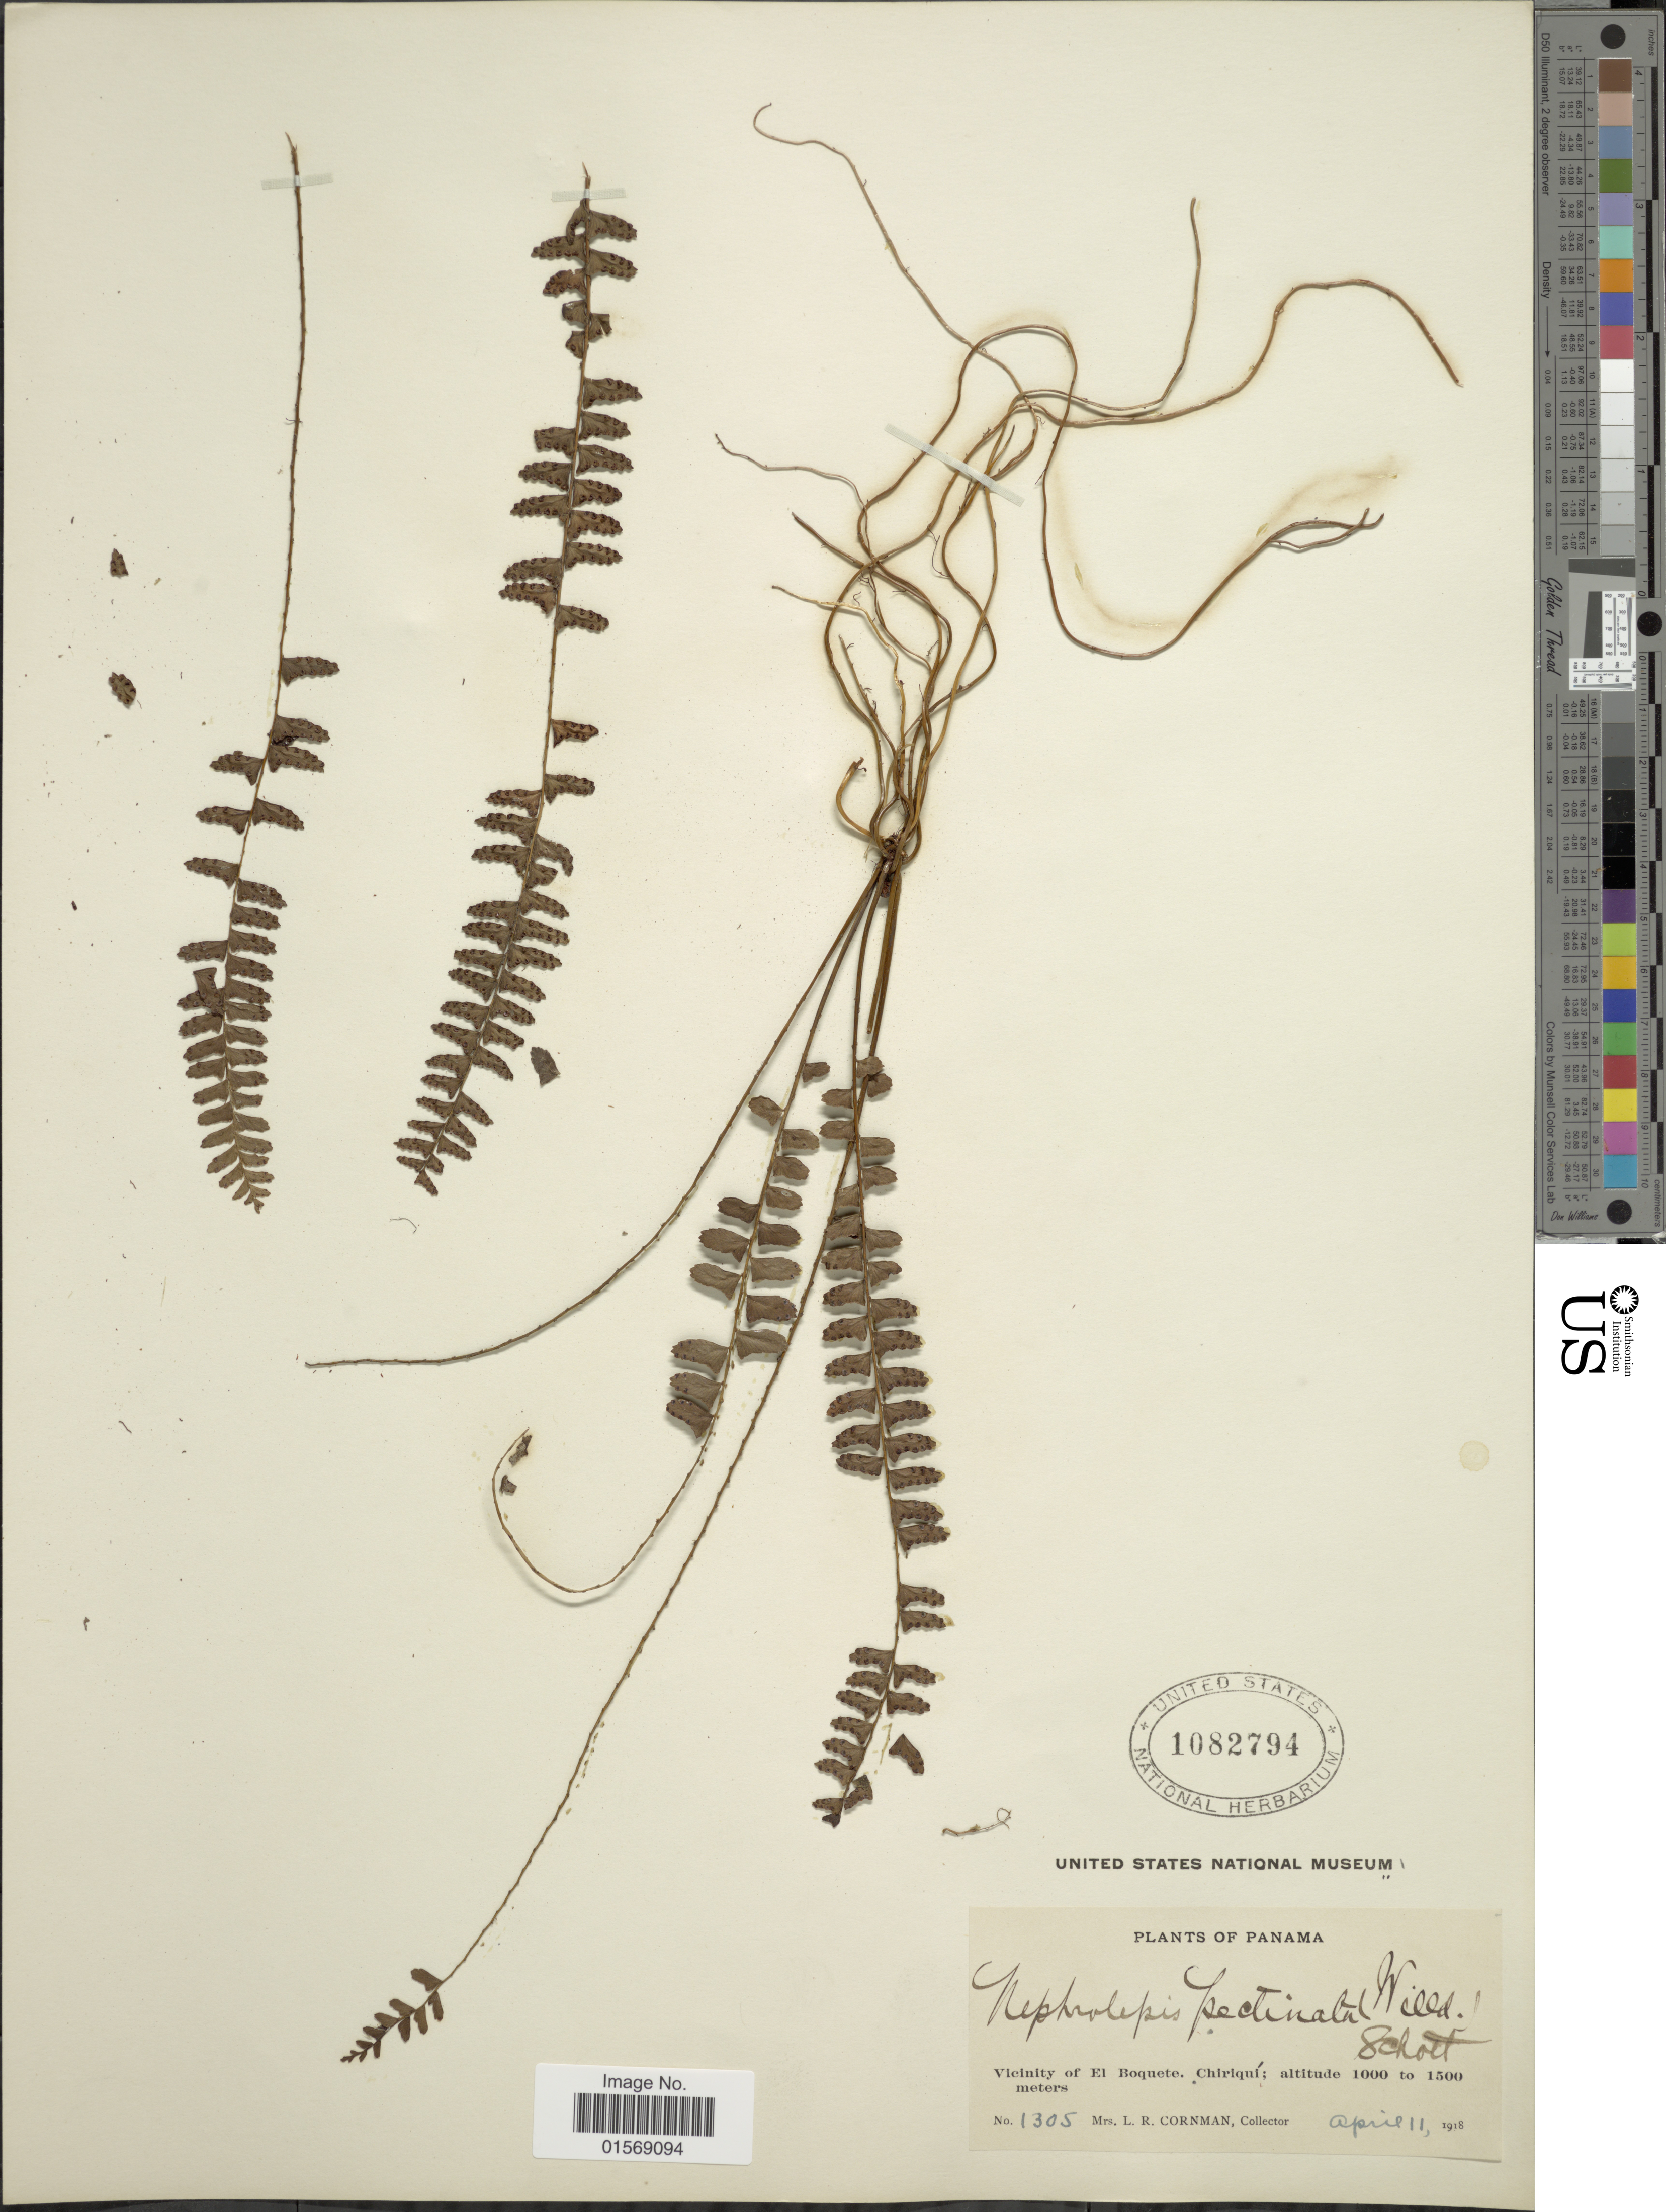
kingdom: Plantae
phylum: Tracheophyta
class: Polypodiopsida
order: Polypodiales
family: Nephrolepidaceae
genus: Nephrolepis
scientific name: Nephrolepis pectinata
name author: (Willd.) Schott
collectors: L. Cornman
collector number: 1305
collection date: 1918-04-11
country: Panama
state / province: Chiriqui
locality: Panama. Vicinity of El Boquete, Chiriqui.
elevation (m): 1000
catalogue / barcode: US 1082794